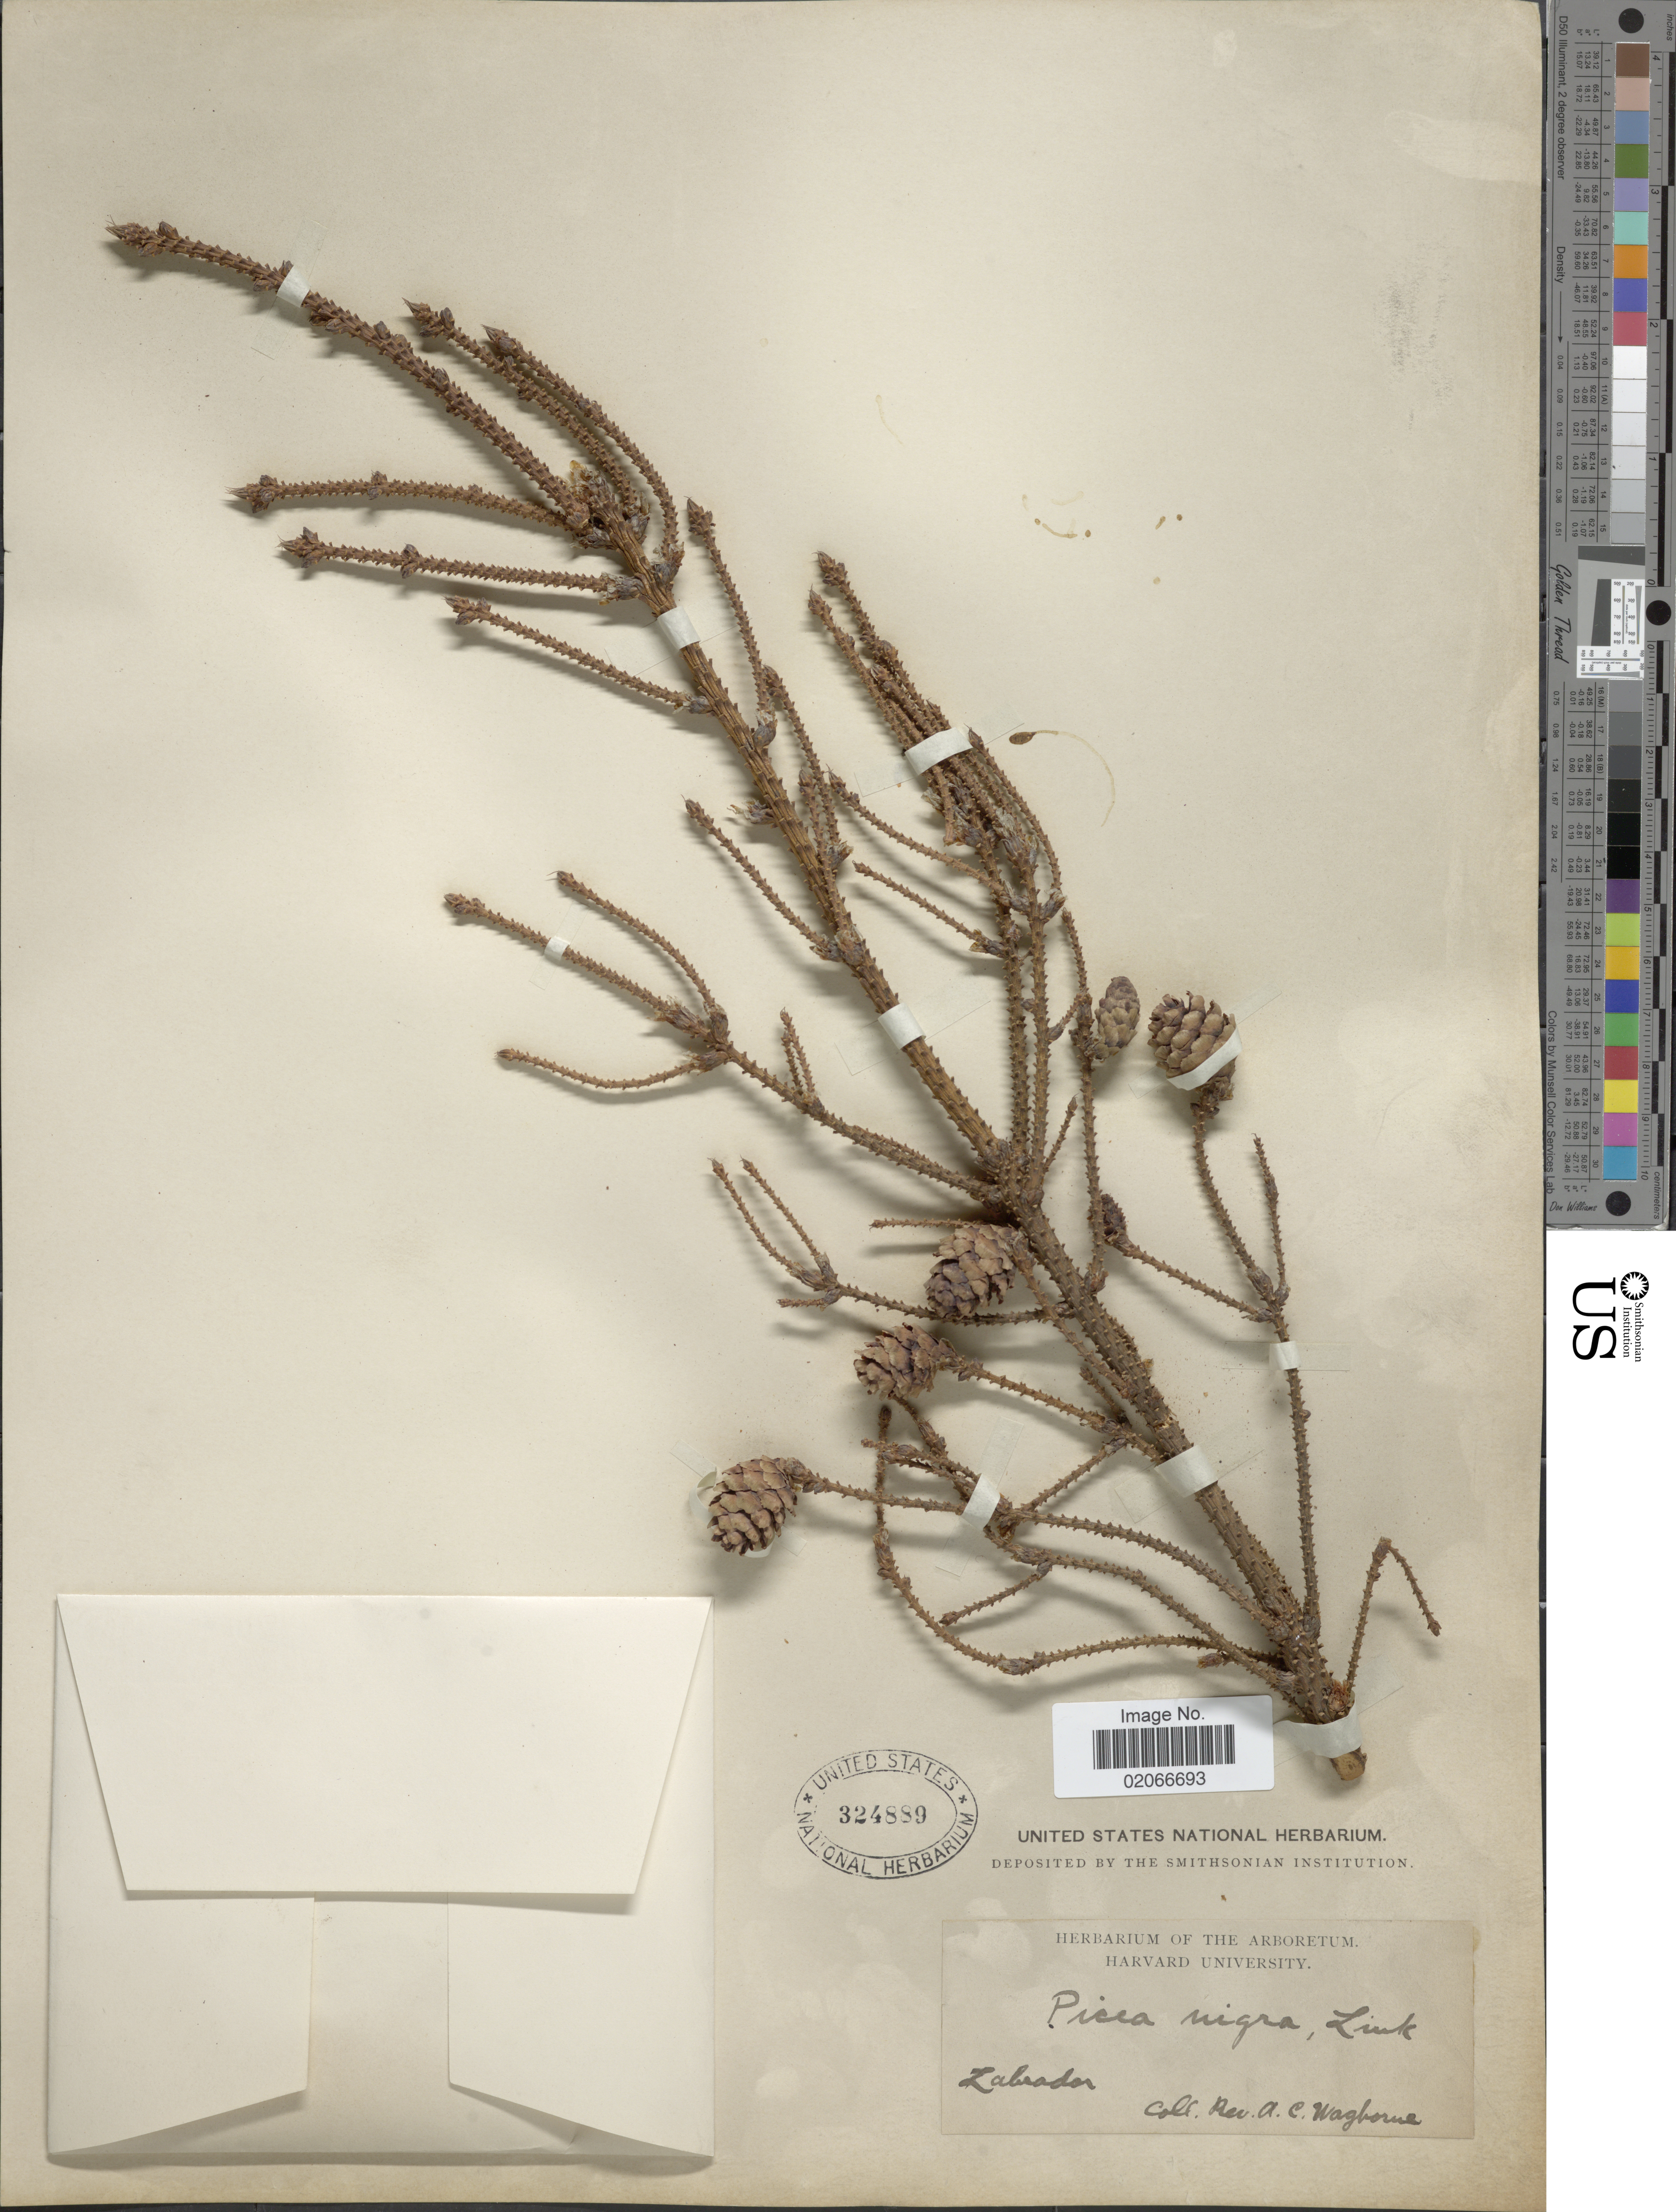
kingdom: Plantae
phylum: Tracheophyta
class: Pinopsida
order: Pinales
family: Pinaceae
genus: Picea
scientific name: Picea mariana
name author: (Mill.) Britton, Stearns & Poggenb.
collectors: A. Waghorne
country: Canada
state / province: Newfoundland and Labrador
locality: Labrador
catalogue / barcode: US 324889